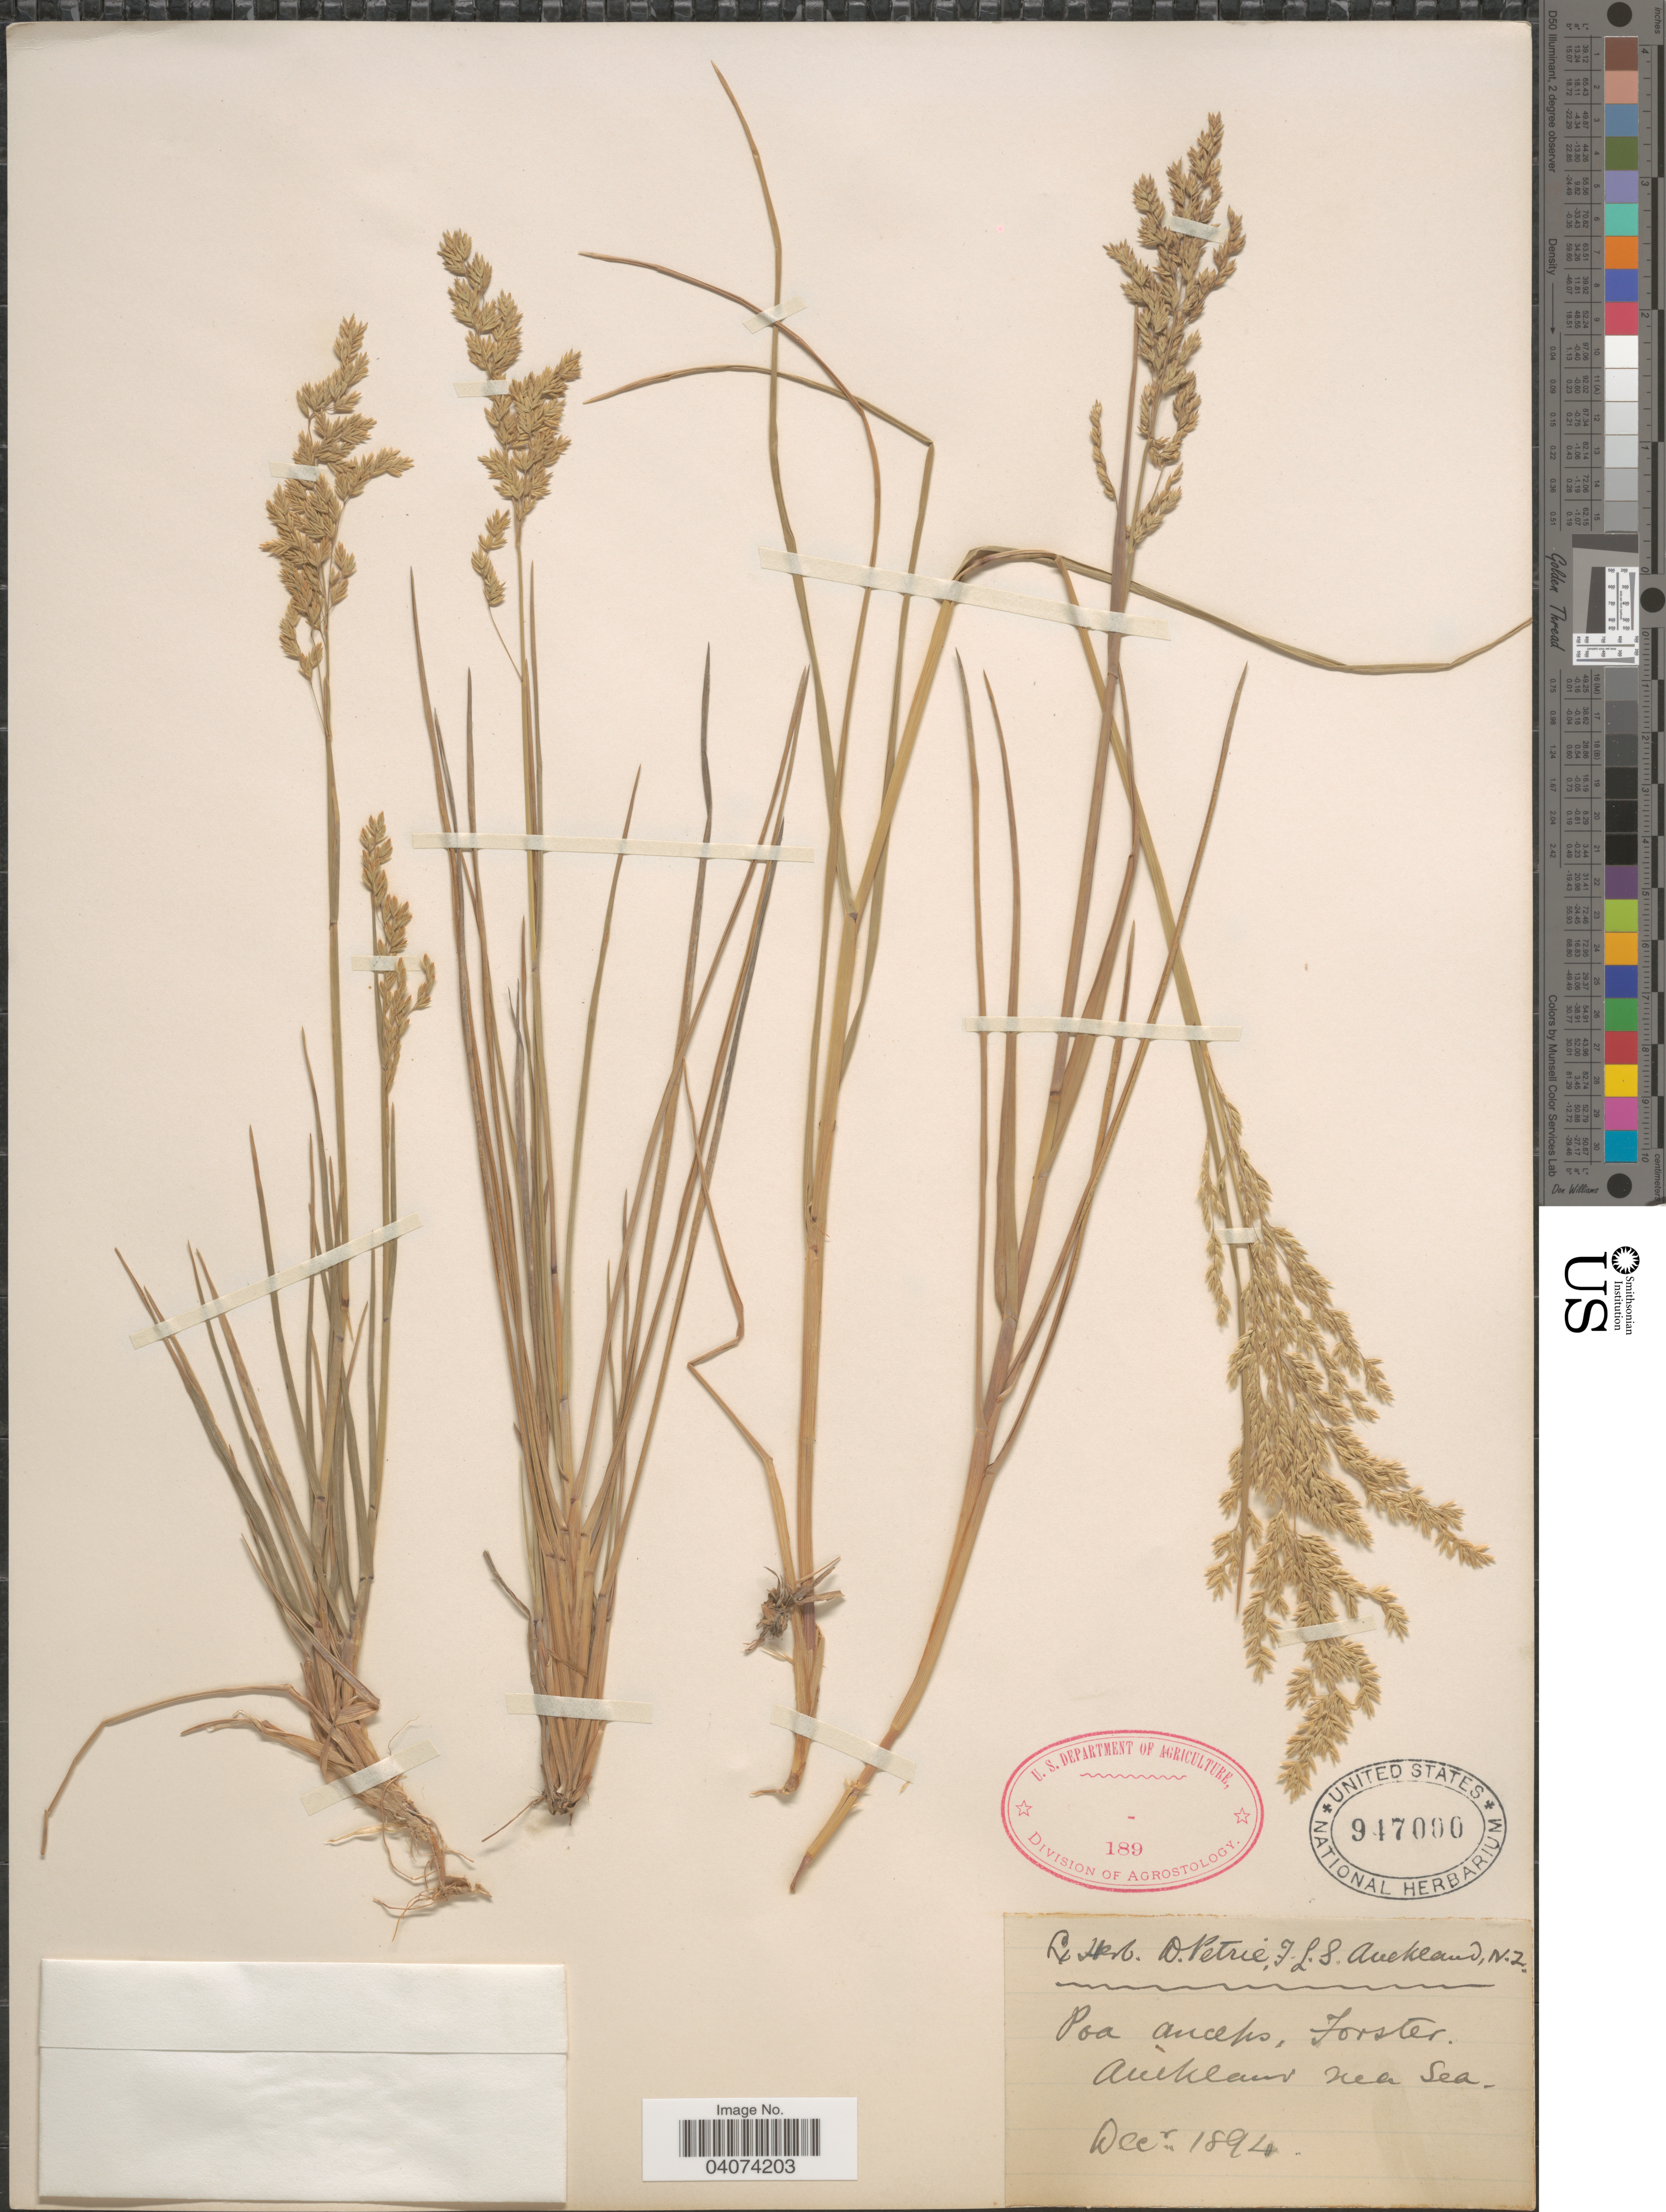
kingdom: Plantae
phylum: Tracheophyta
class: Liliopsida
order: Poales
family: Poaceae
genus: Poa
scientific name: Poa anceps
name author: G. Forst.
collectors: Ex Herb D. Petrie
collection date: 1894-12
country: New Zealand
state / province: Auckland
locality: Auckland near Sea.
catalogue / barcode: US 947000